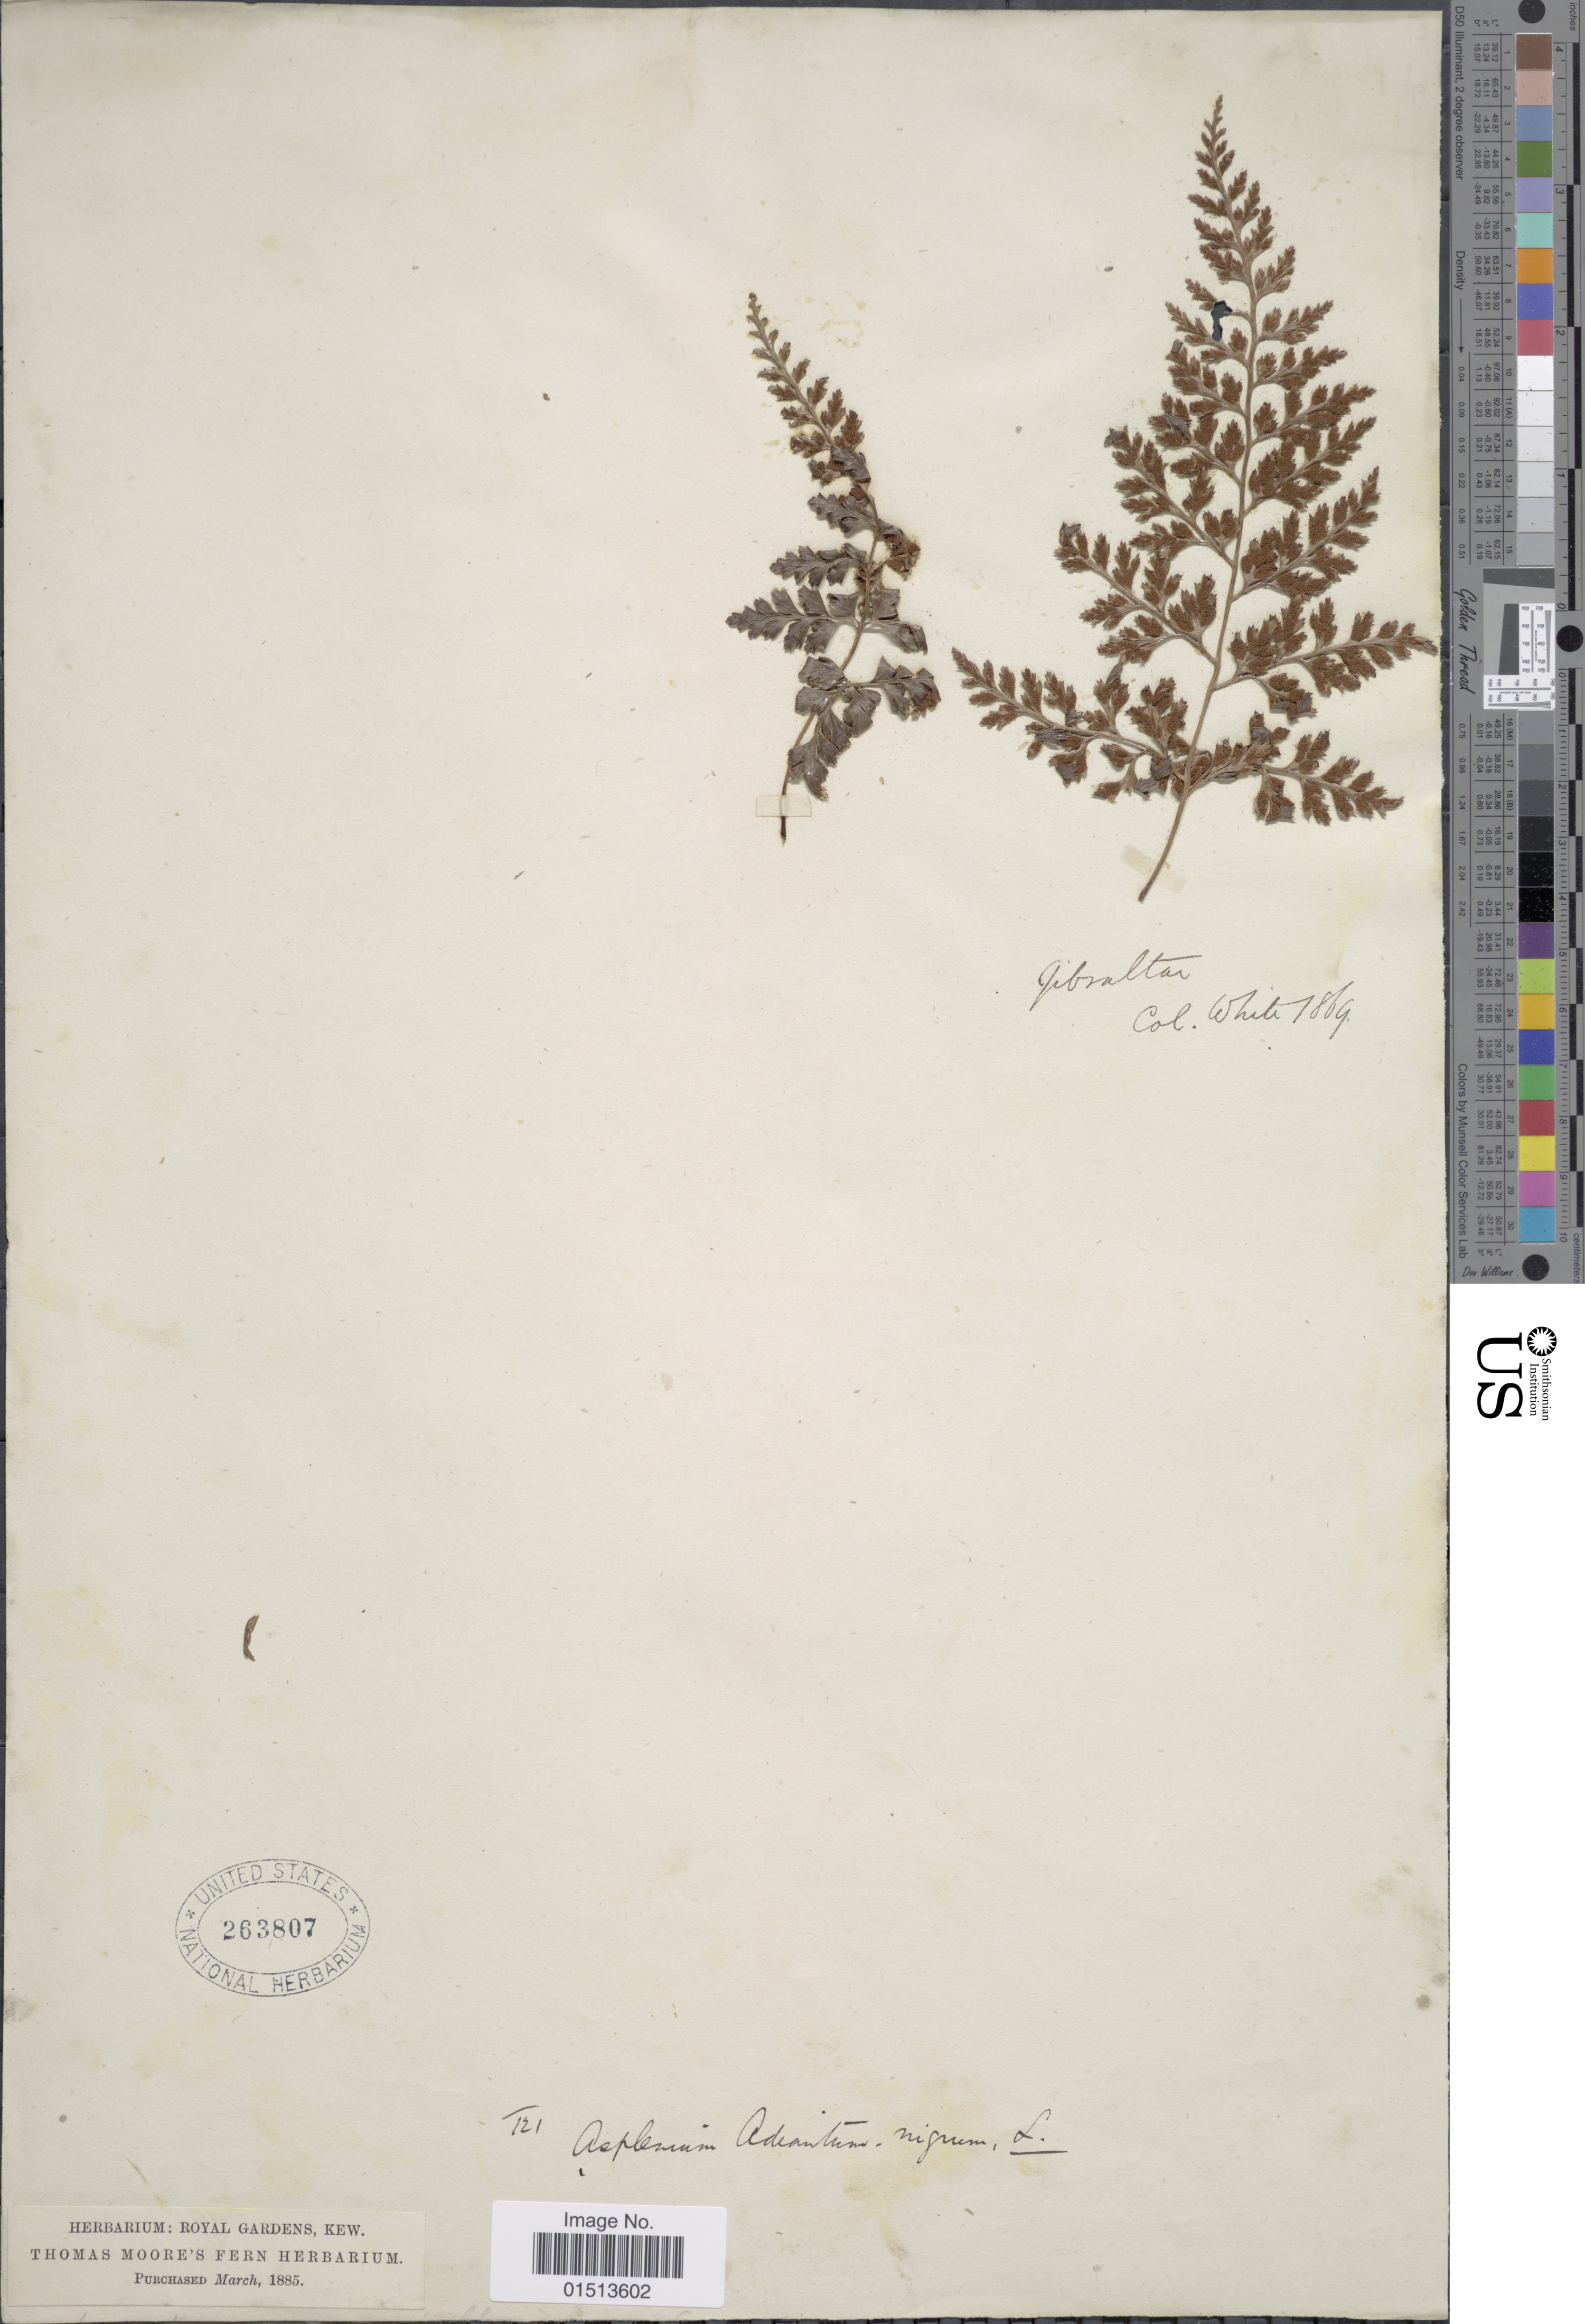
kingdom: Plantae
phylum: Tracheophyta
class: Polypodiopsida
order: Polypodiales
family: Aspleniaceae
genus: Asplenium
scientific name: Asplenium adiantum-nigrum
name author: L.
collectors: O. E. White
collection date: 1869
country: United Kingdom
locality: Gibraltar.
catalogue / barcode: US 263807